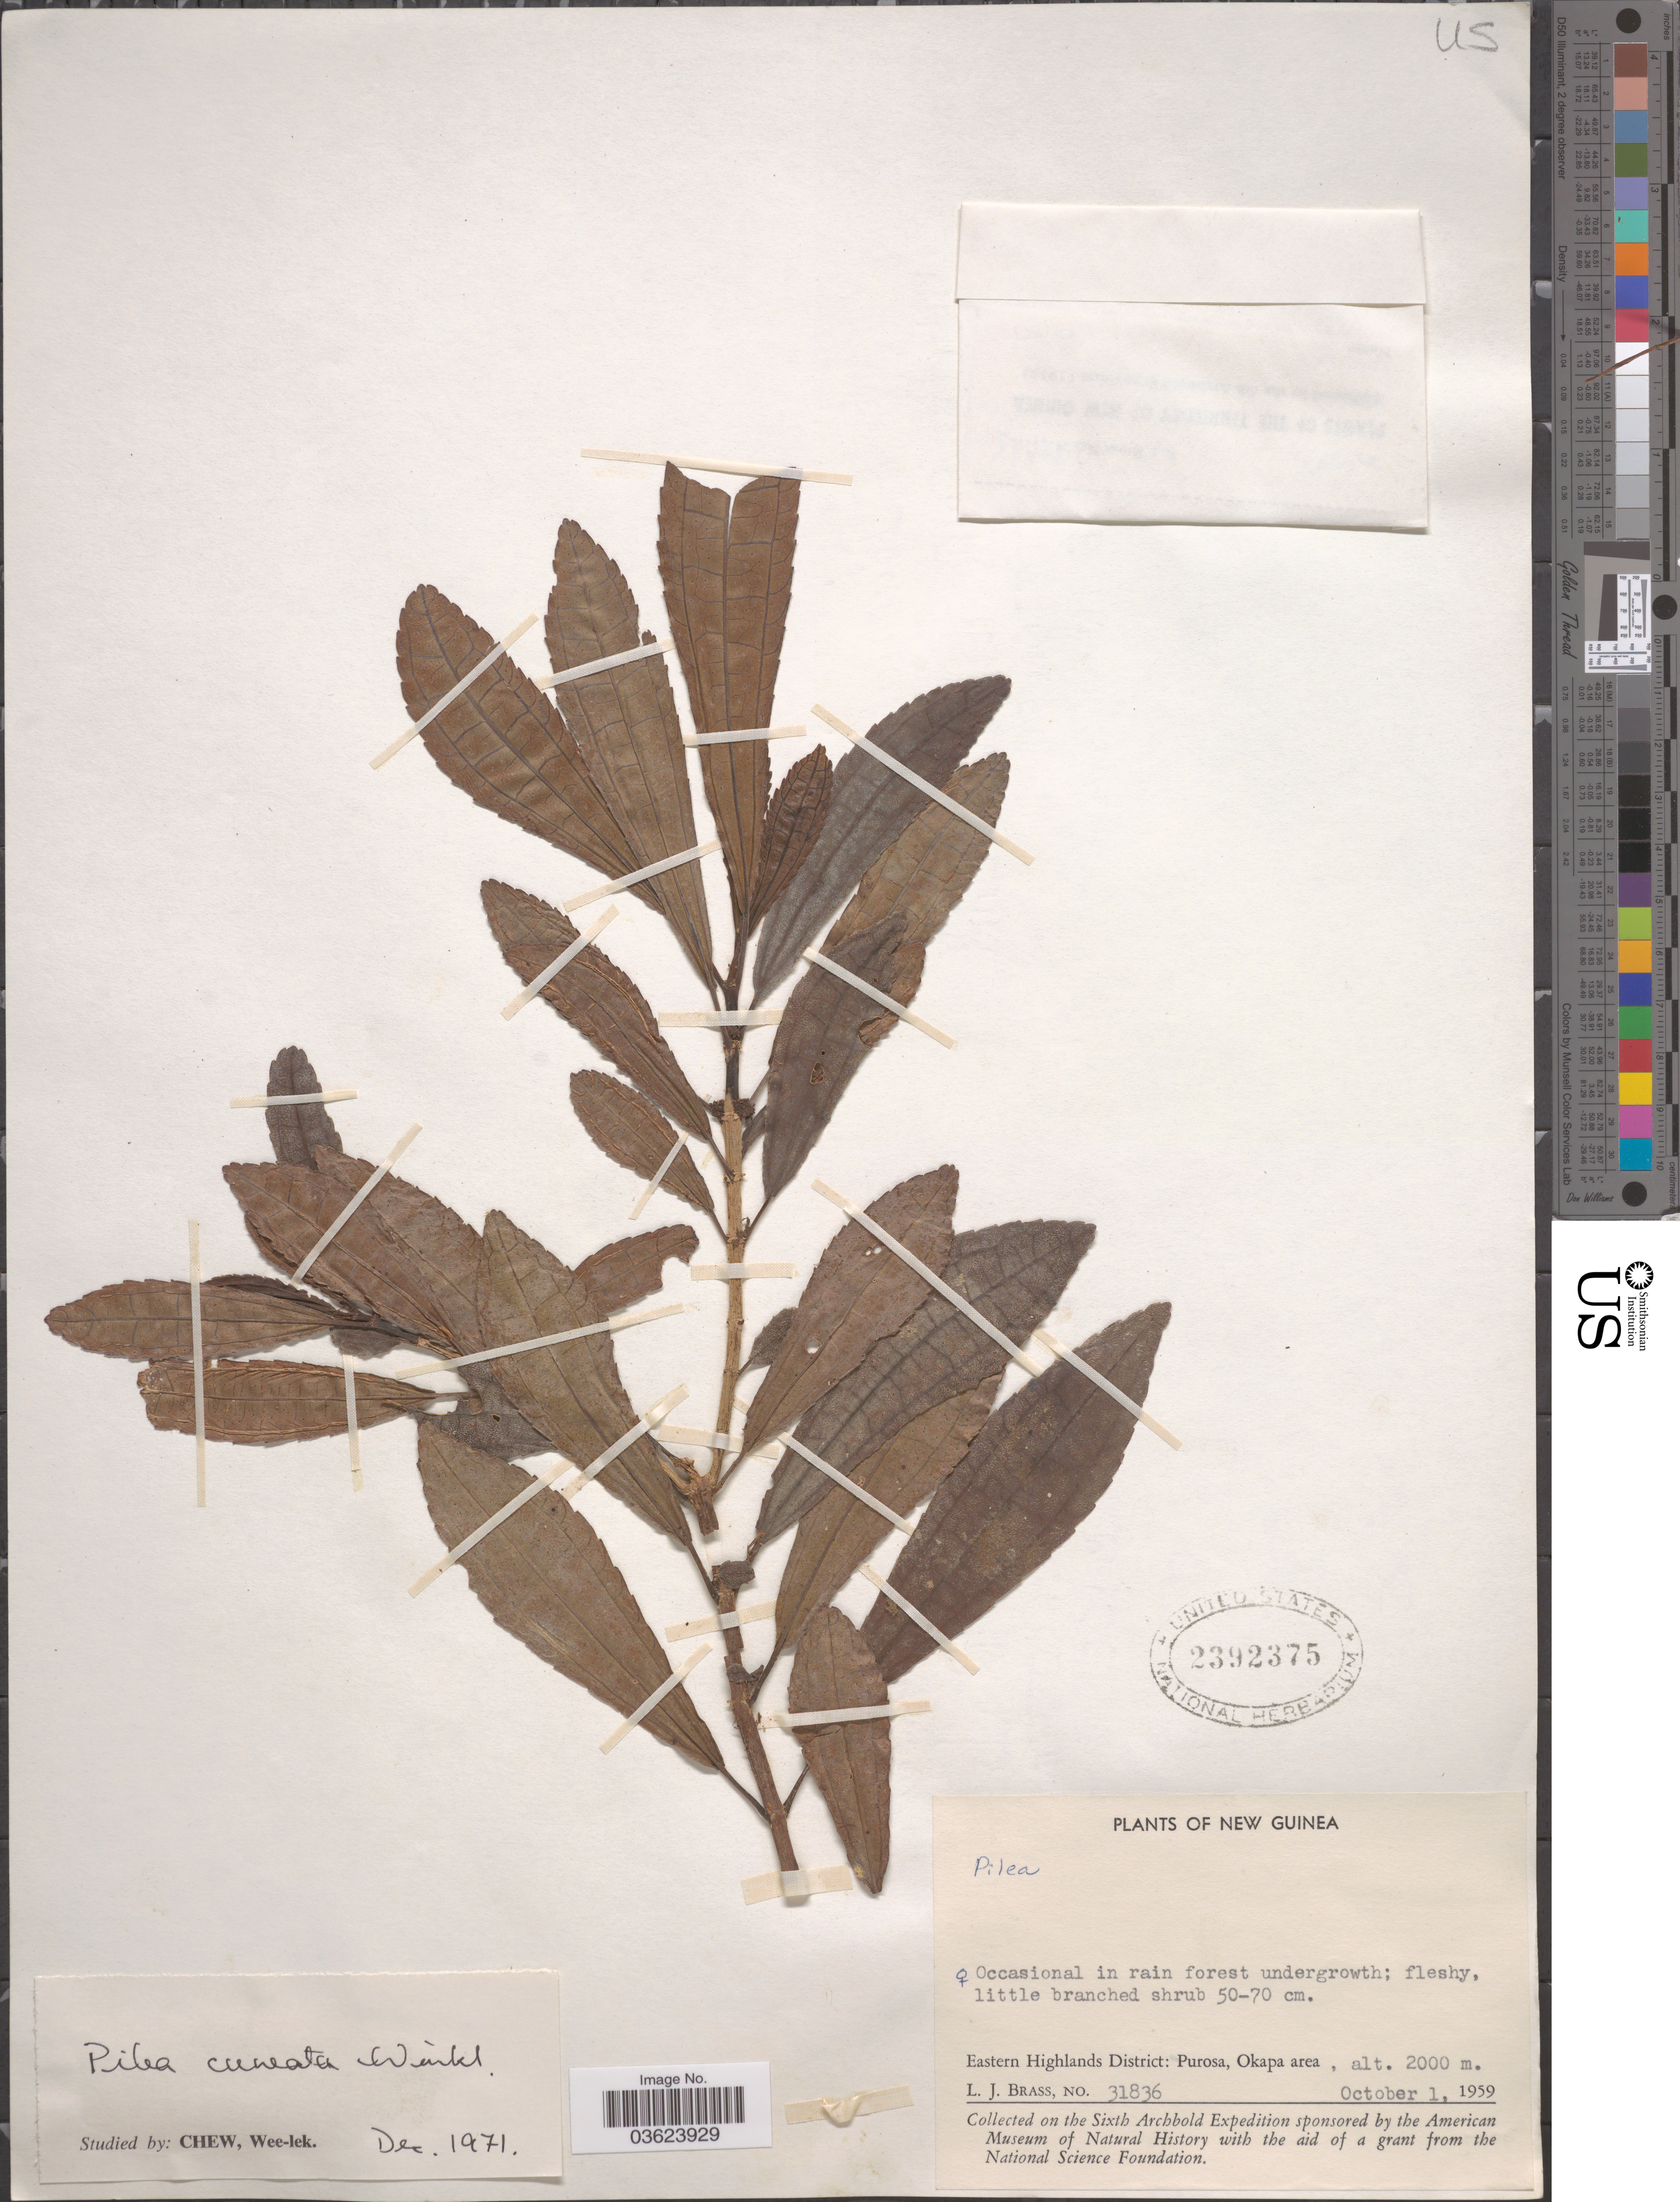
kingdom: Plantae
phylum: Tracheophyta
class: Magnoliopsida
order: Rosales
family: Urticaceae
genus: Pilea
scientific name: Pilea cuneata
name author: H.J.P. Winkl.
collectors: L. J. Brass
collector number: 31836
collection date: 1959-10-01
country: Papua New Guinea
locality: New Guinea. Eastern Highlands District: Purosa, Okapa area.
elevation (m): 2000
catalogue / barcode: US 2392375